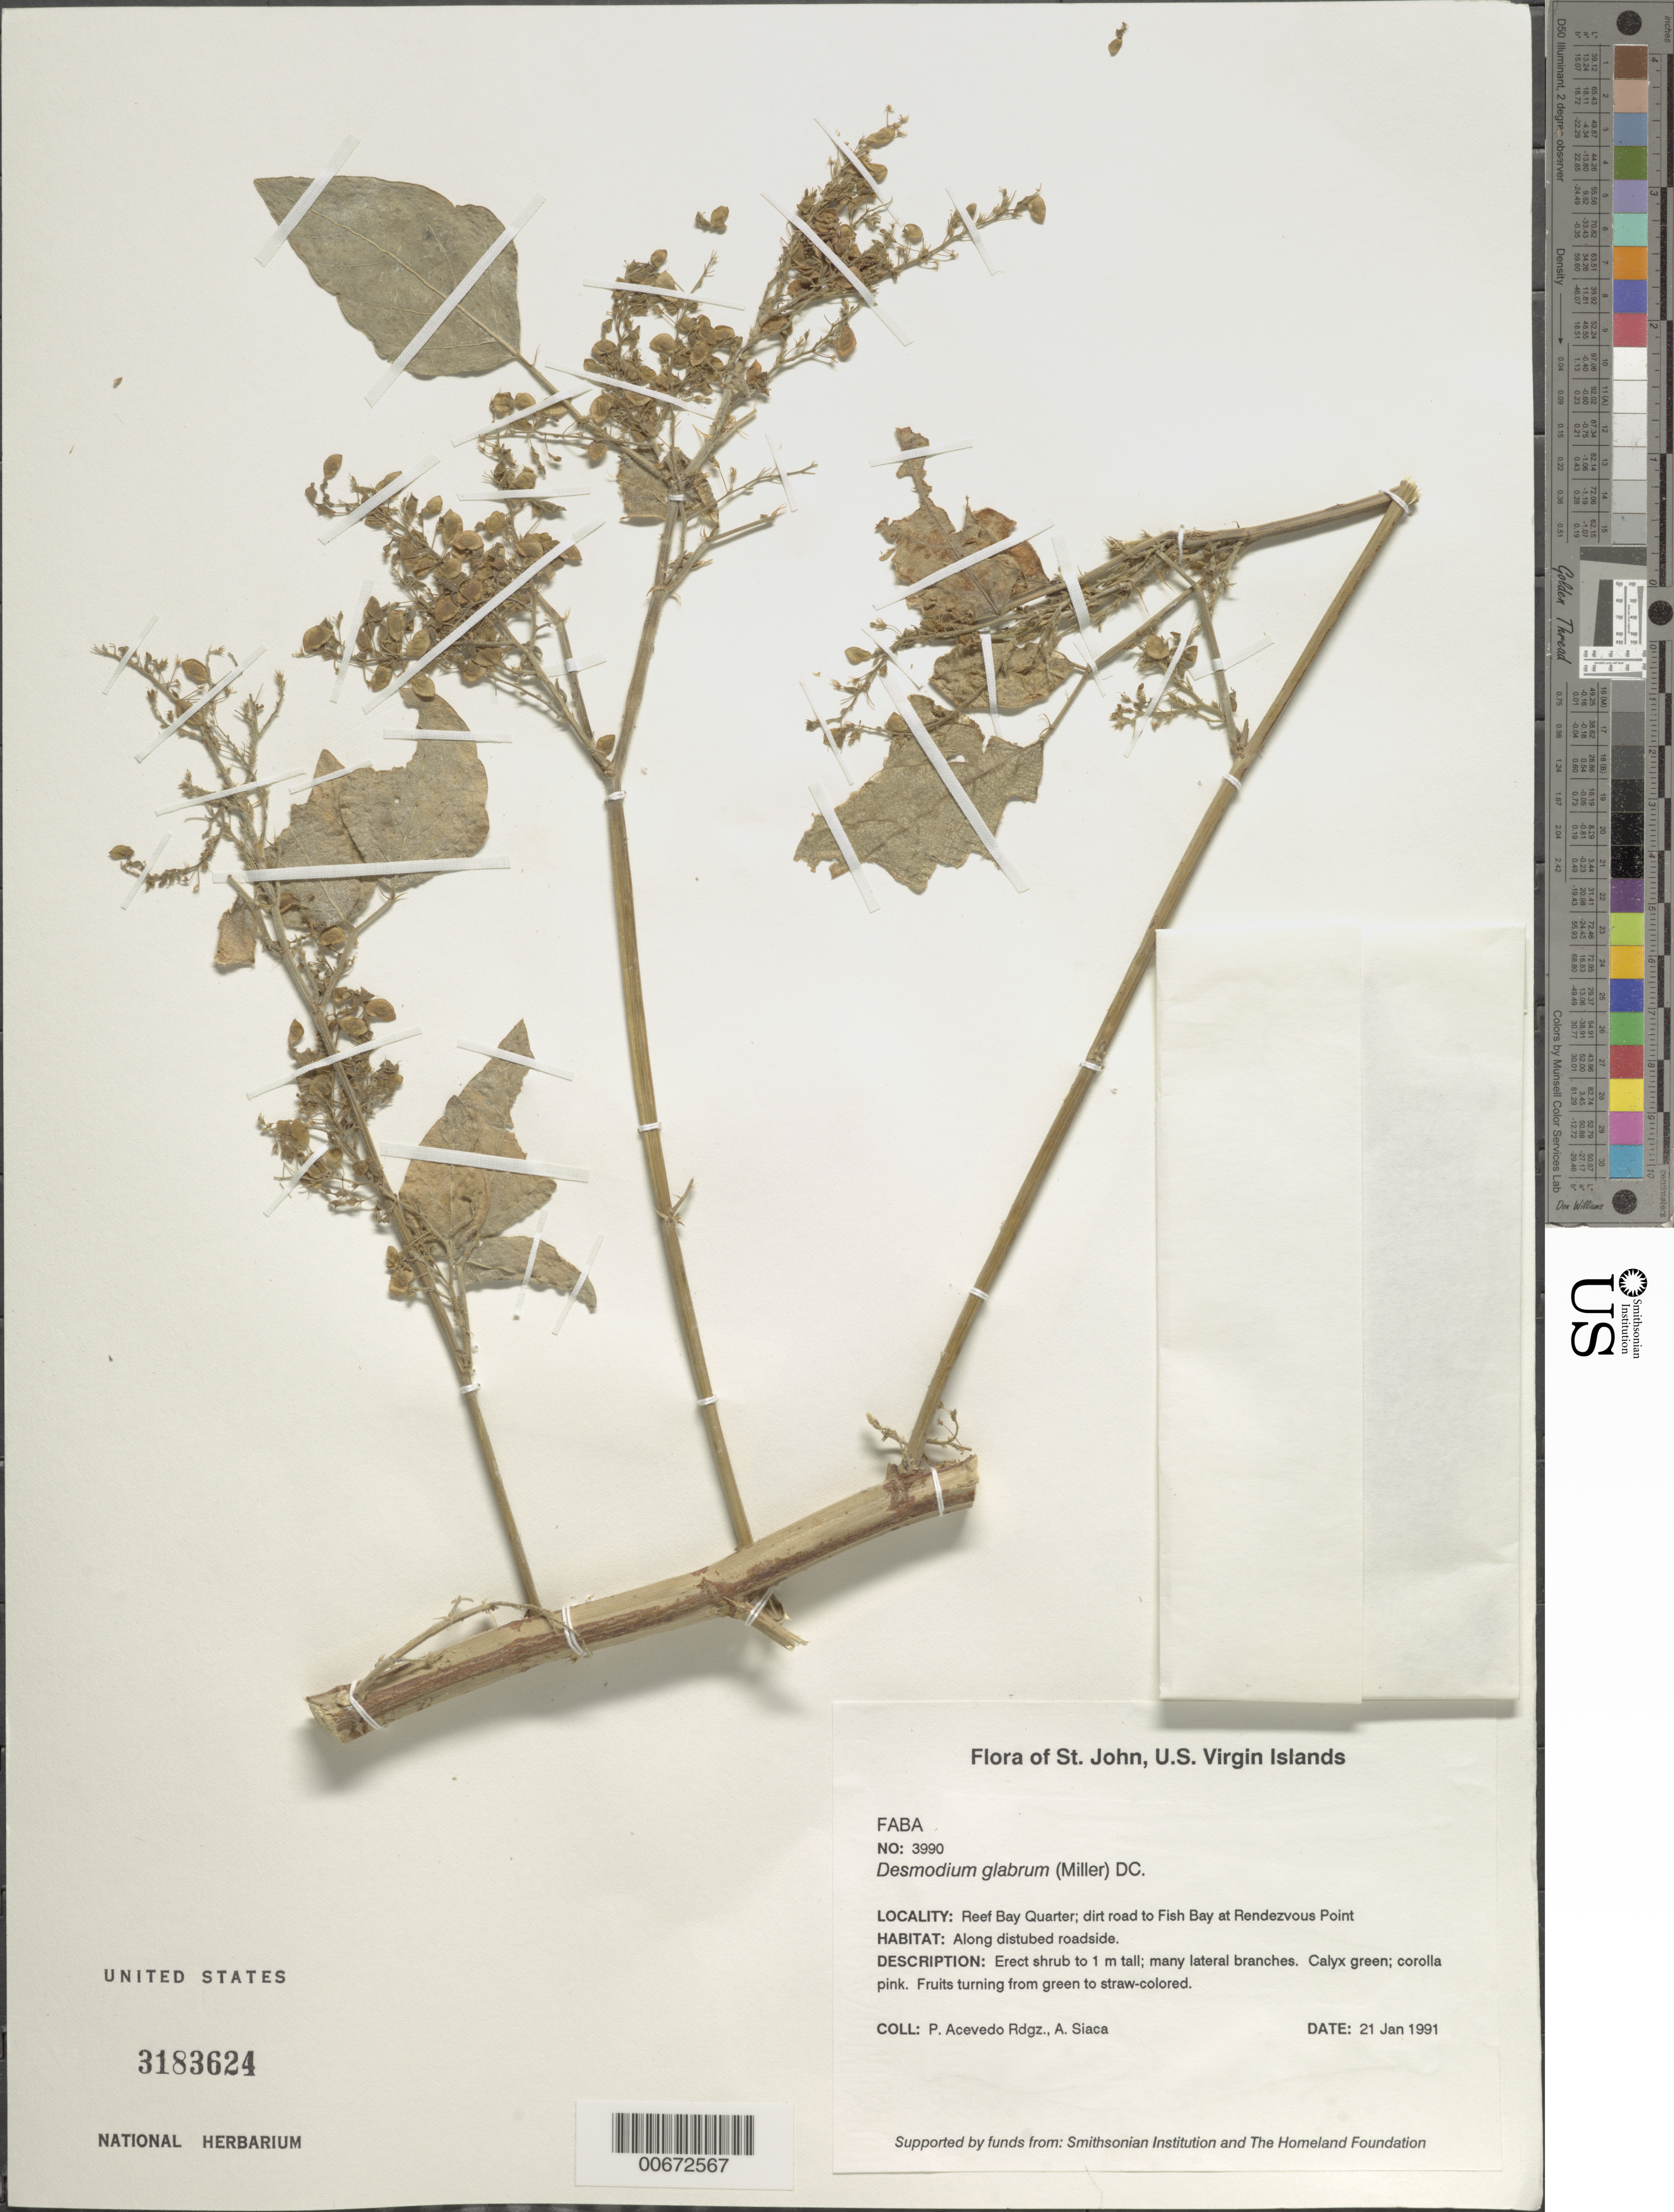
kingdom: Plantae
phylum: Tracheophyta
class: Magnoliopsida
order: Fabales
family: Fabaceae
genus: Desmodium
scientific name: Desmodium glabrum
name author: (Mill.) DC.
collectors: P. Acevedo-Rodr. & A. Siaca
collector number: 3990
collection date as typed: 21 Jan 1991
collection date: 1991-01-21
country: U.S. Virgin Islands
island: St. John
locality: Reef Bay Quarter; dirt road to Fish Bay at Rendezvous Point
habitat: Along distubed roadside.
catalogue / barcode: US 3183624